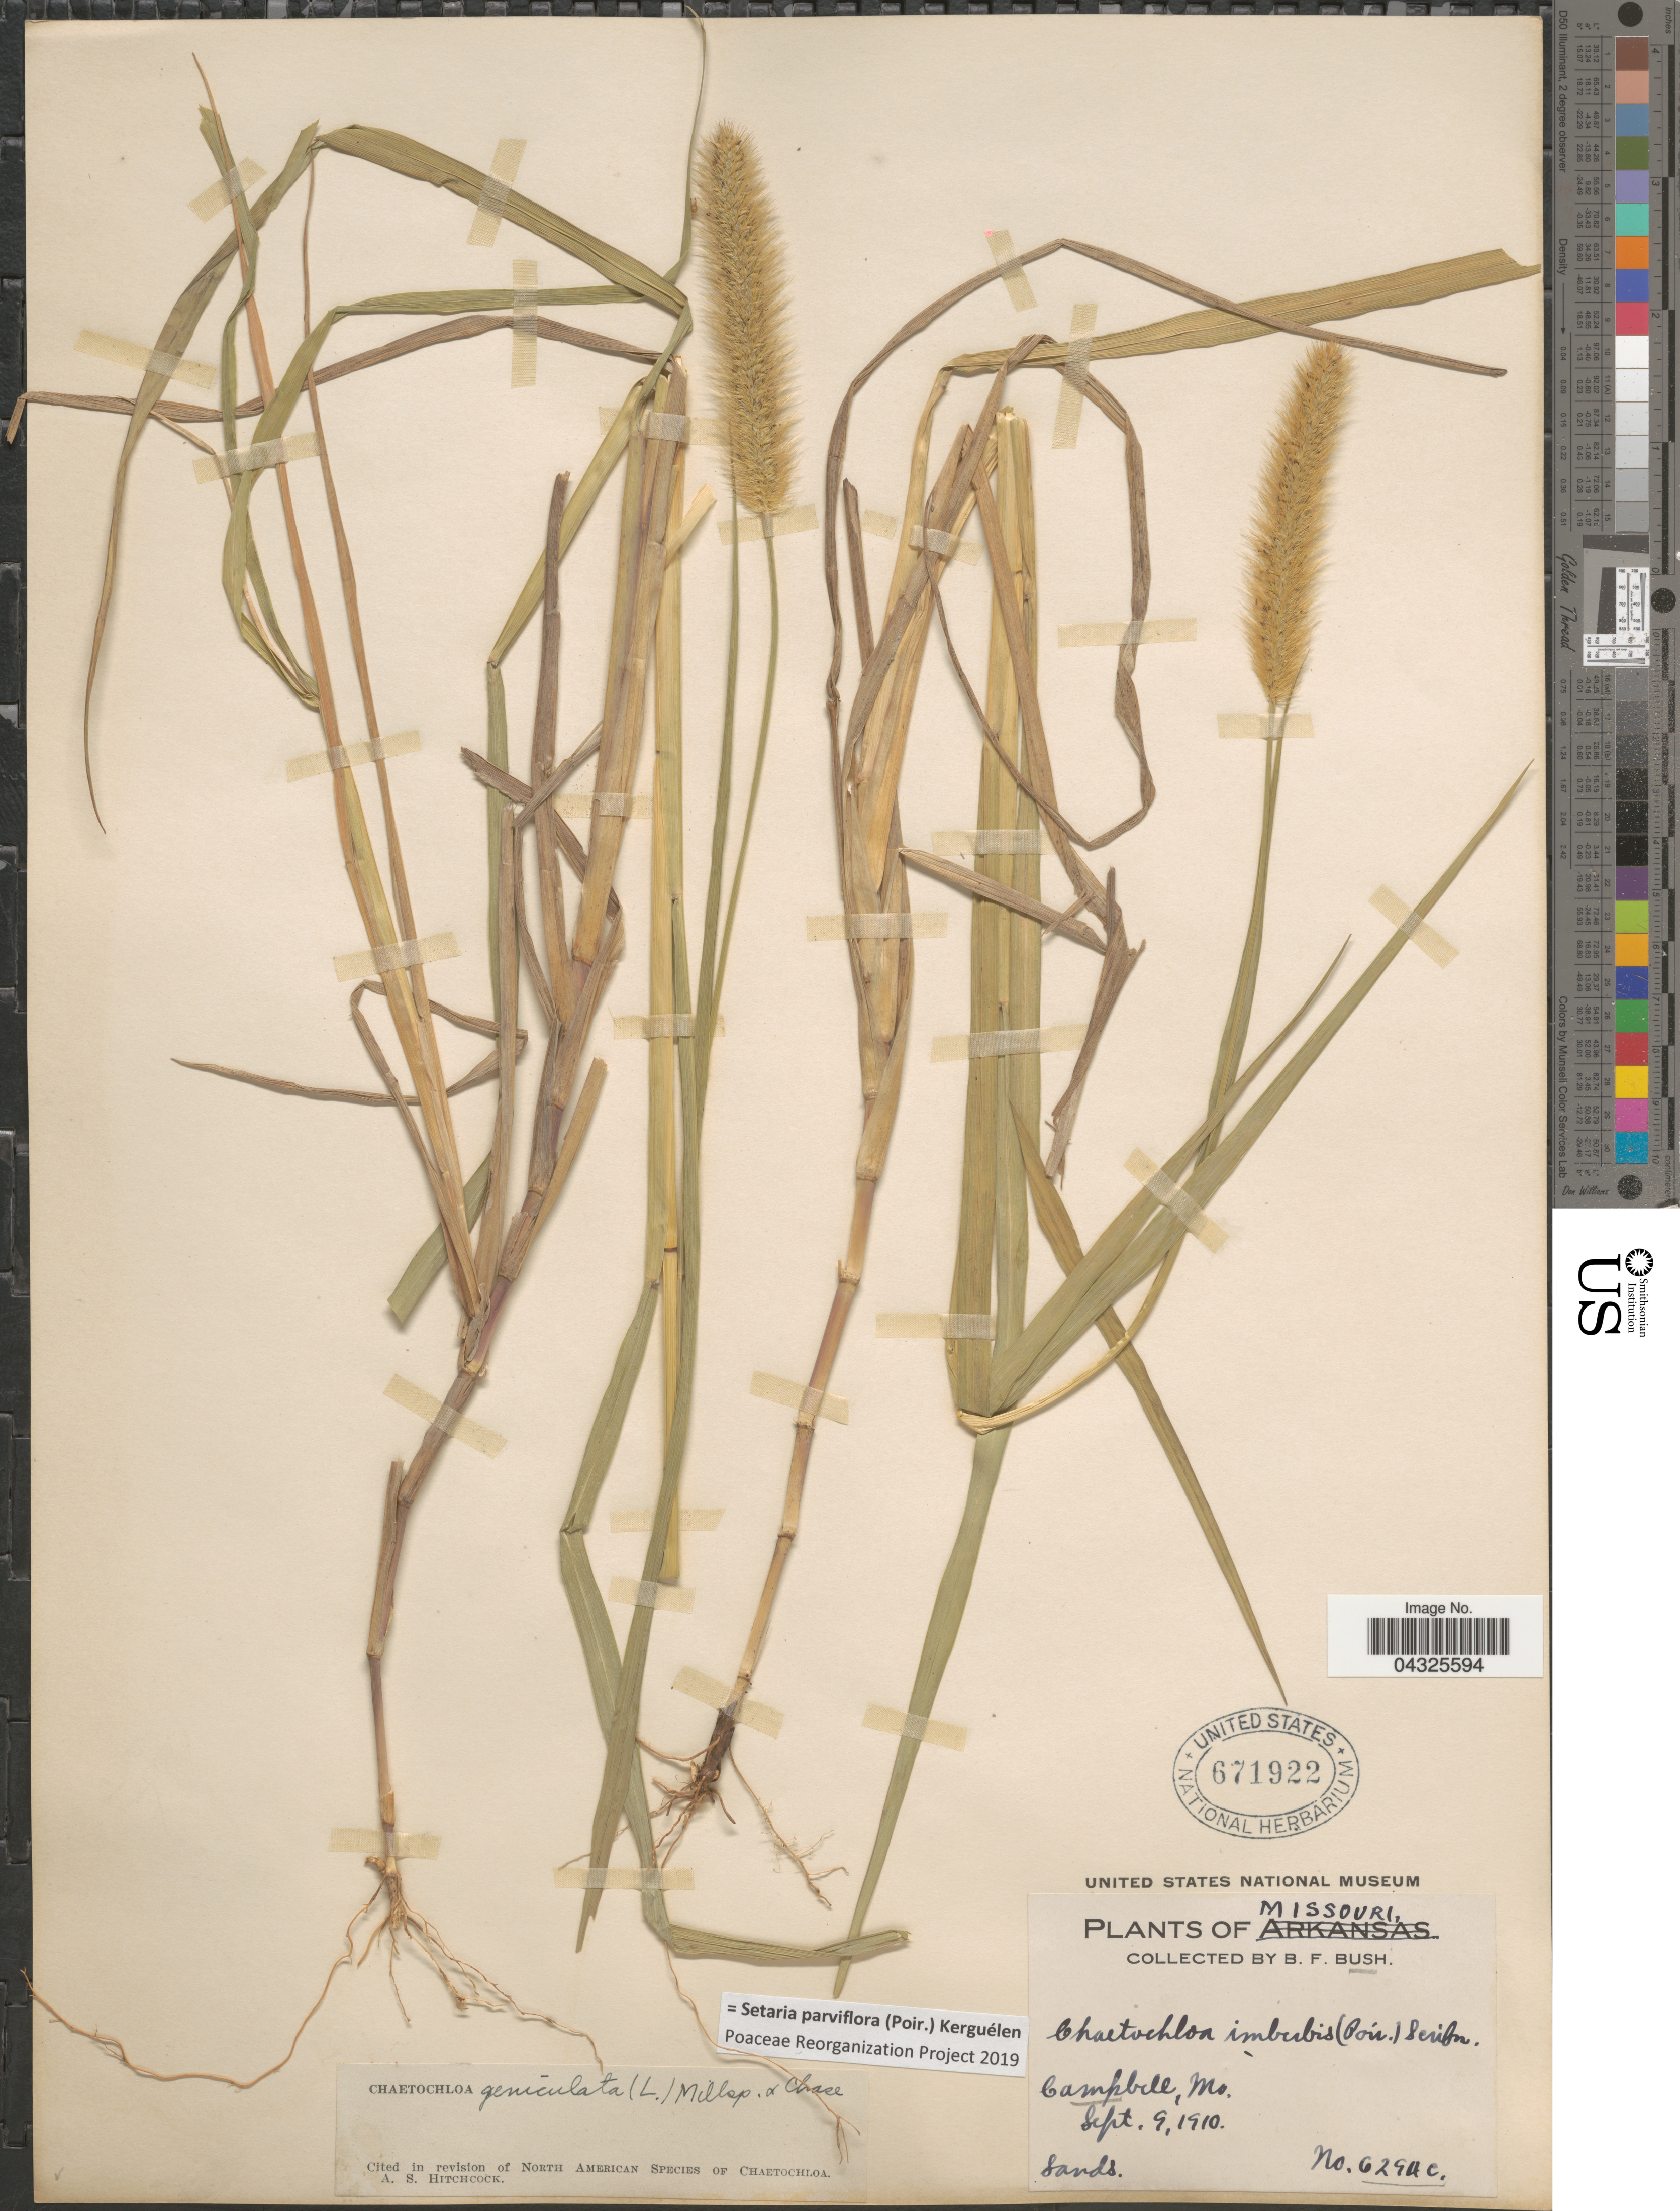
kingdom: Plantae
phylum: Tracheophyta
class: Liliopsida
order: Poales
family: Poaceae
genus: Setaria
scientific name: Setaria parviflora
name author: (Poir.) Kerguélen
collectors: B. F. Bush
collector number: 6294C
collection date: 1910-09-09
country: United States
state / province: Missouri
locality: Campbell.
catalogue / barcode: US 671922